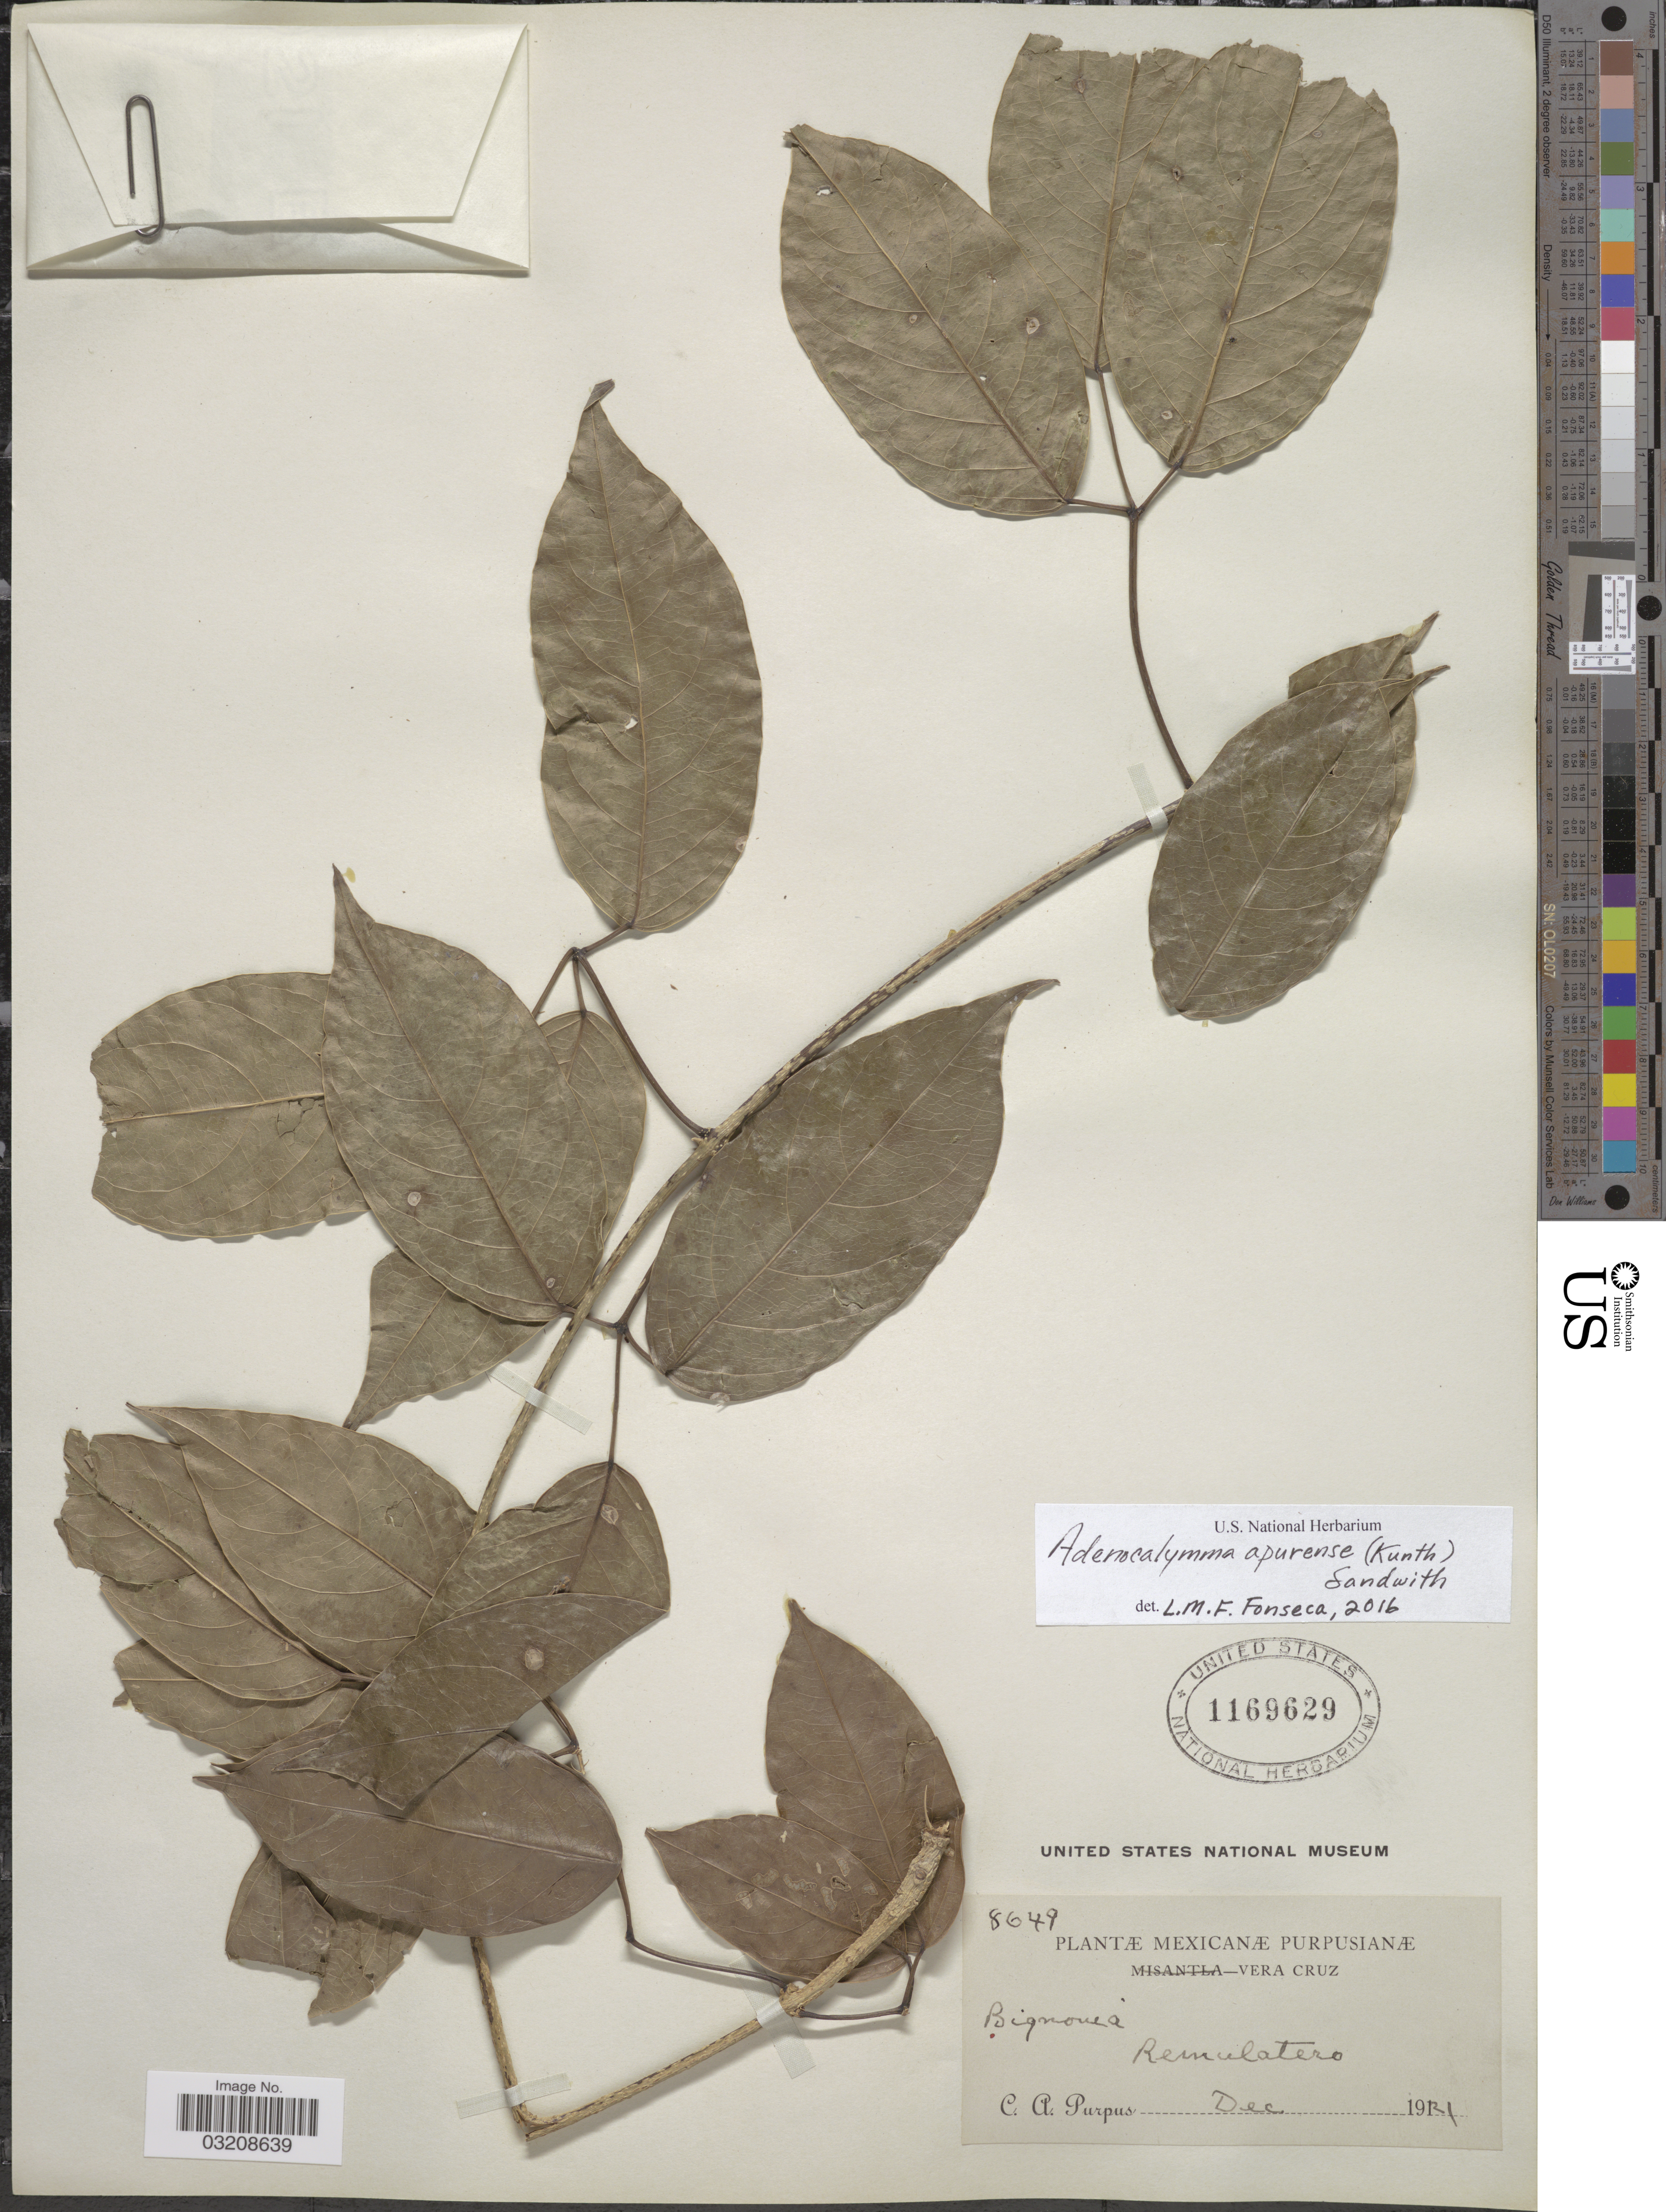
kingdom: Plantae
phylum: Tracheophyta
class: Magnoliopsida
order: Lamiales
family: Bignoniaceae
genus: Adenocalymma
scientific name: Adenocalymma apurense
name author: (Kunth) Sandwith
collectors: C. A. Purpus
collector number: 8649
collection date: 1921-12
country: Mexico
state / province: Veracruz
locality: Vera Cruz. Remulatero.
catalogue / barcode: US 1169629